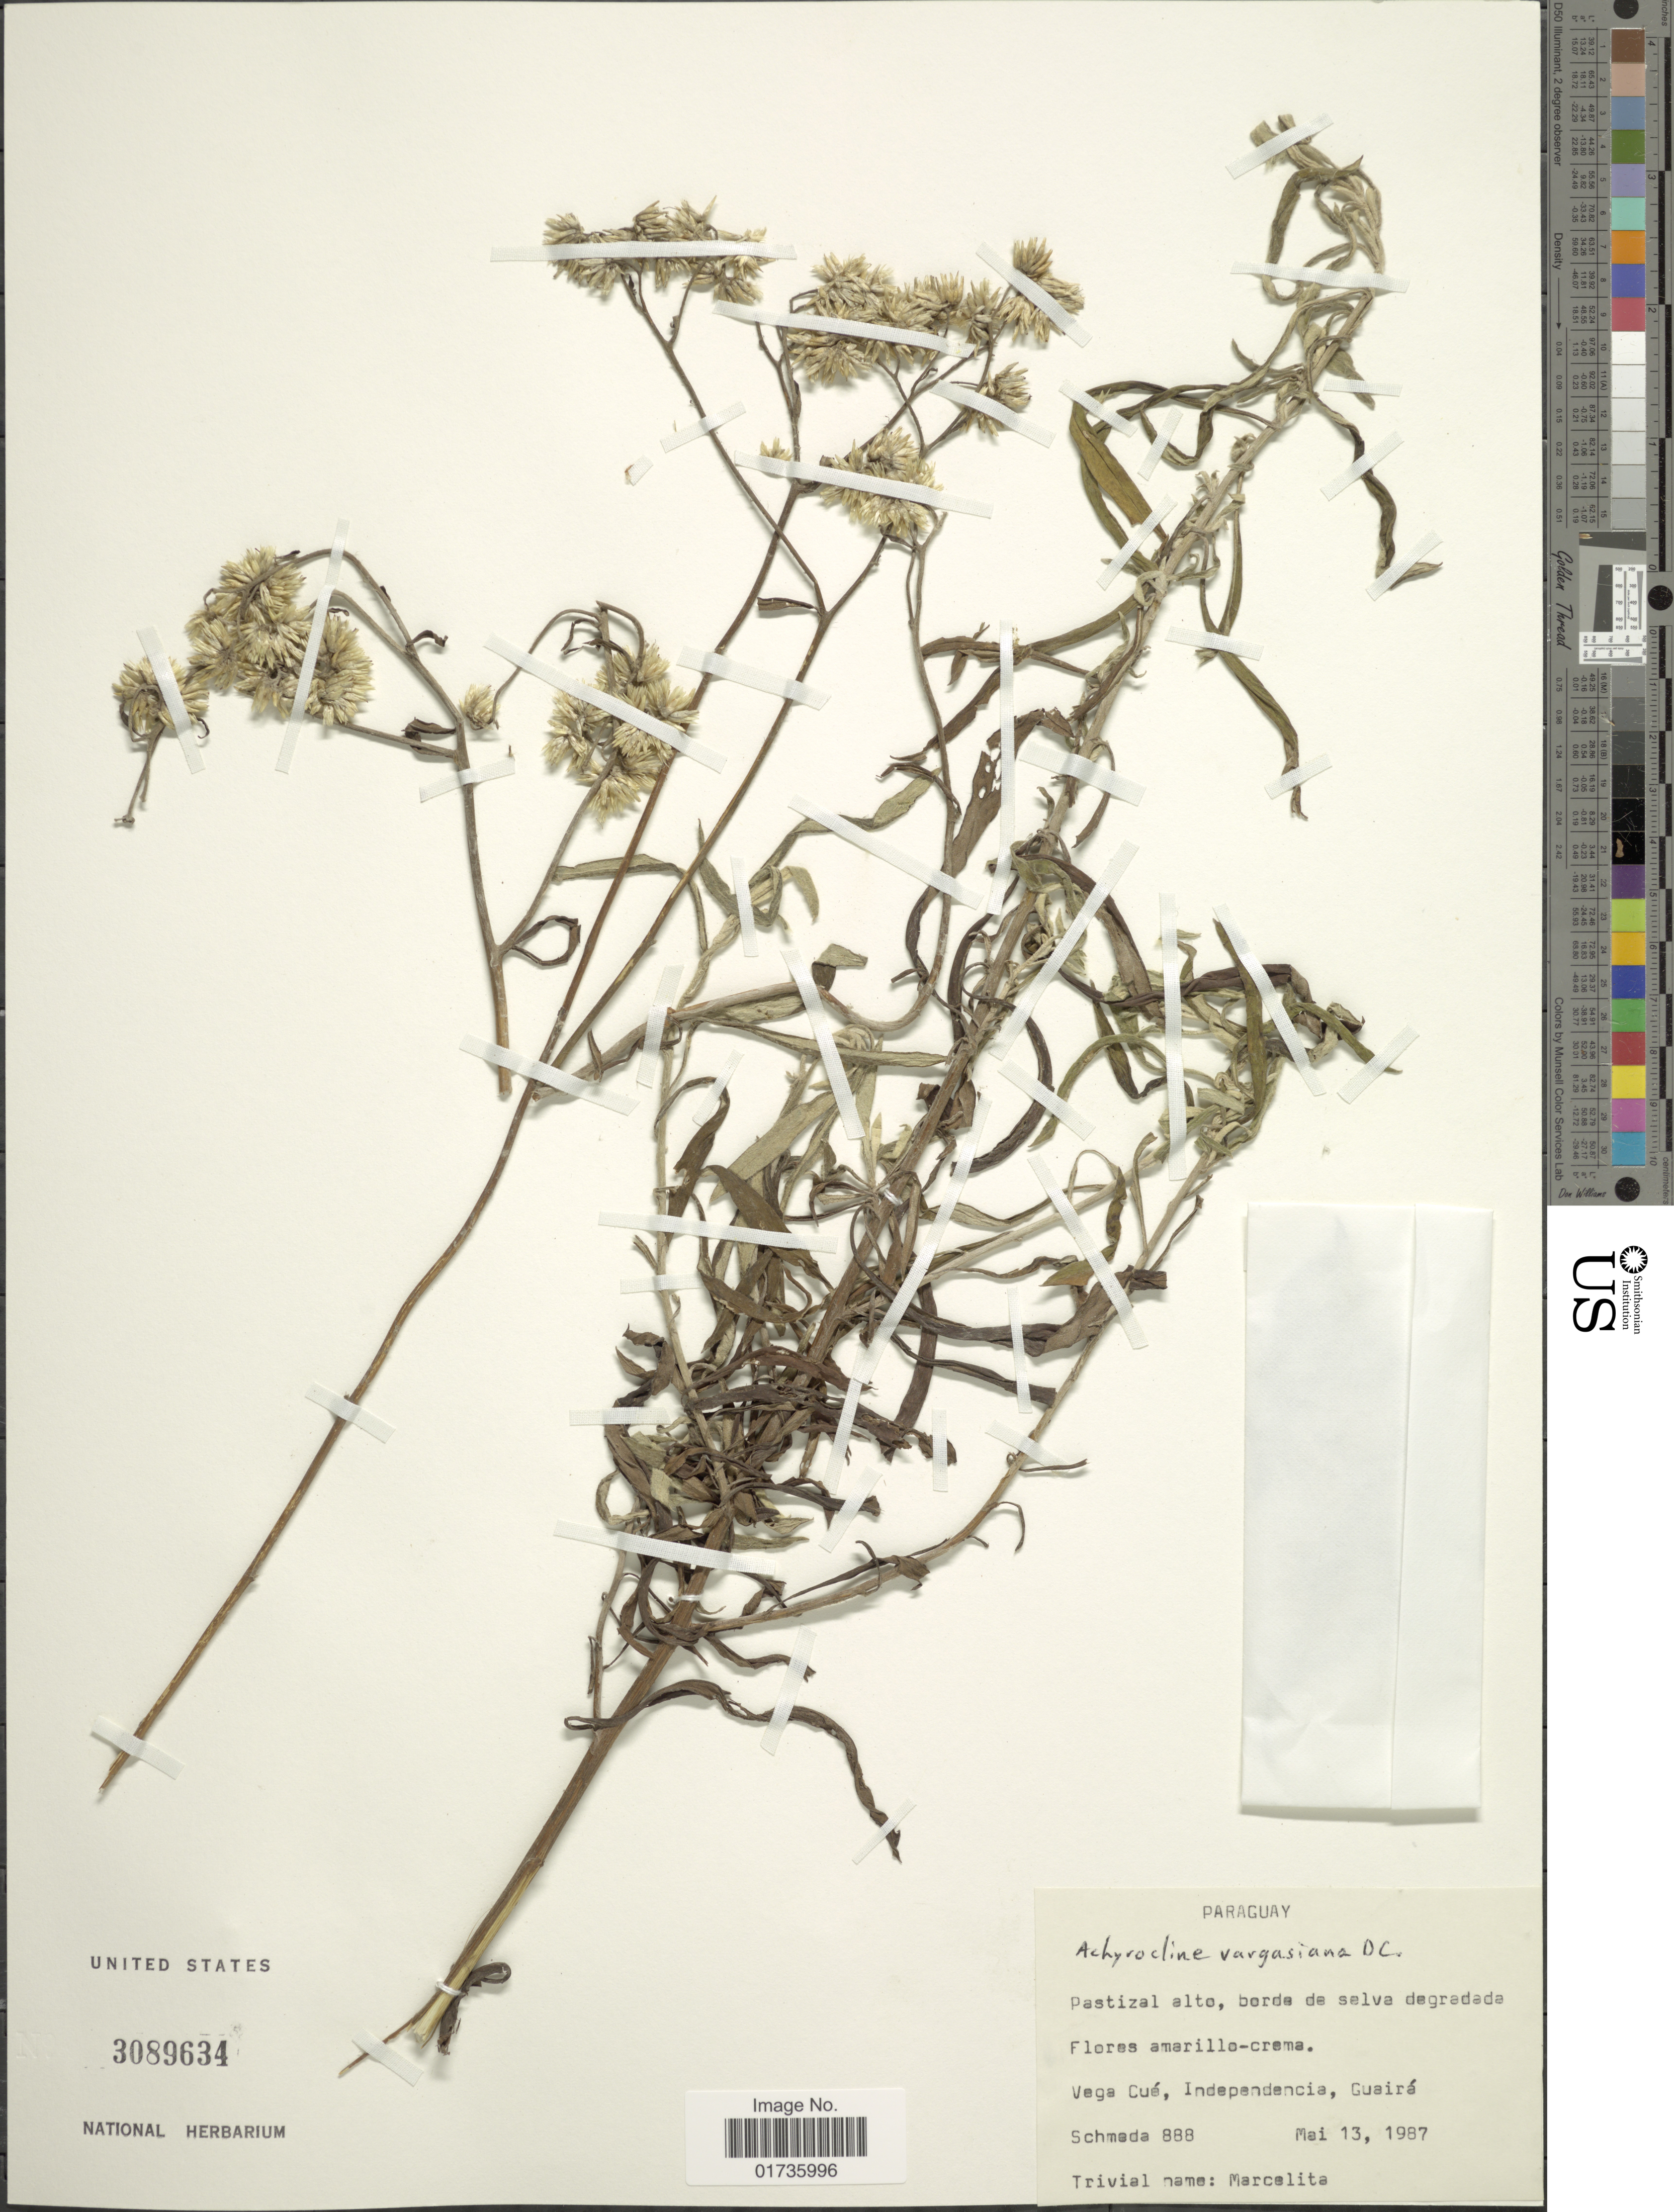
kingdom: Plantae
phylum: Tracheophyta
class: Magnoliopsida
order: Asterales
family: Asteraceae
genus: Achyrocline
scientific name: Achyrocline vargasiana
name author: DC.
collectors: G. Schmeda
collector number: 888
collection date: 1987-05-13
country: Paraguay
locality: Vega Cué, Independencia, Guairá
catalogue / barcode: US 3089634